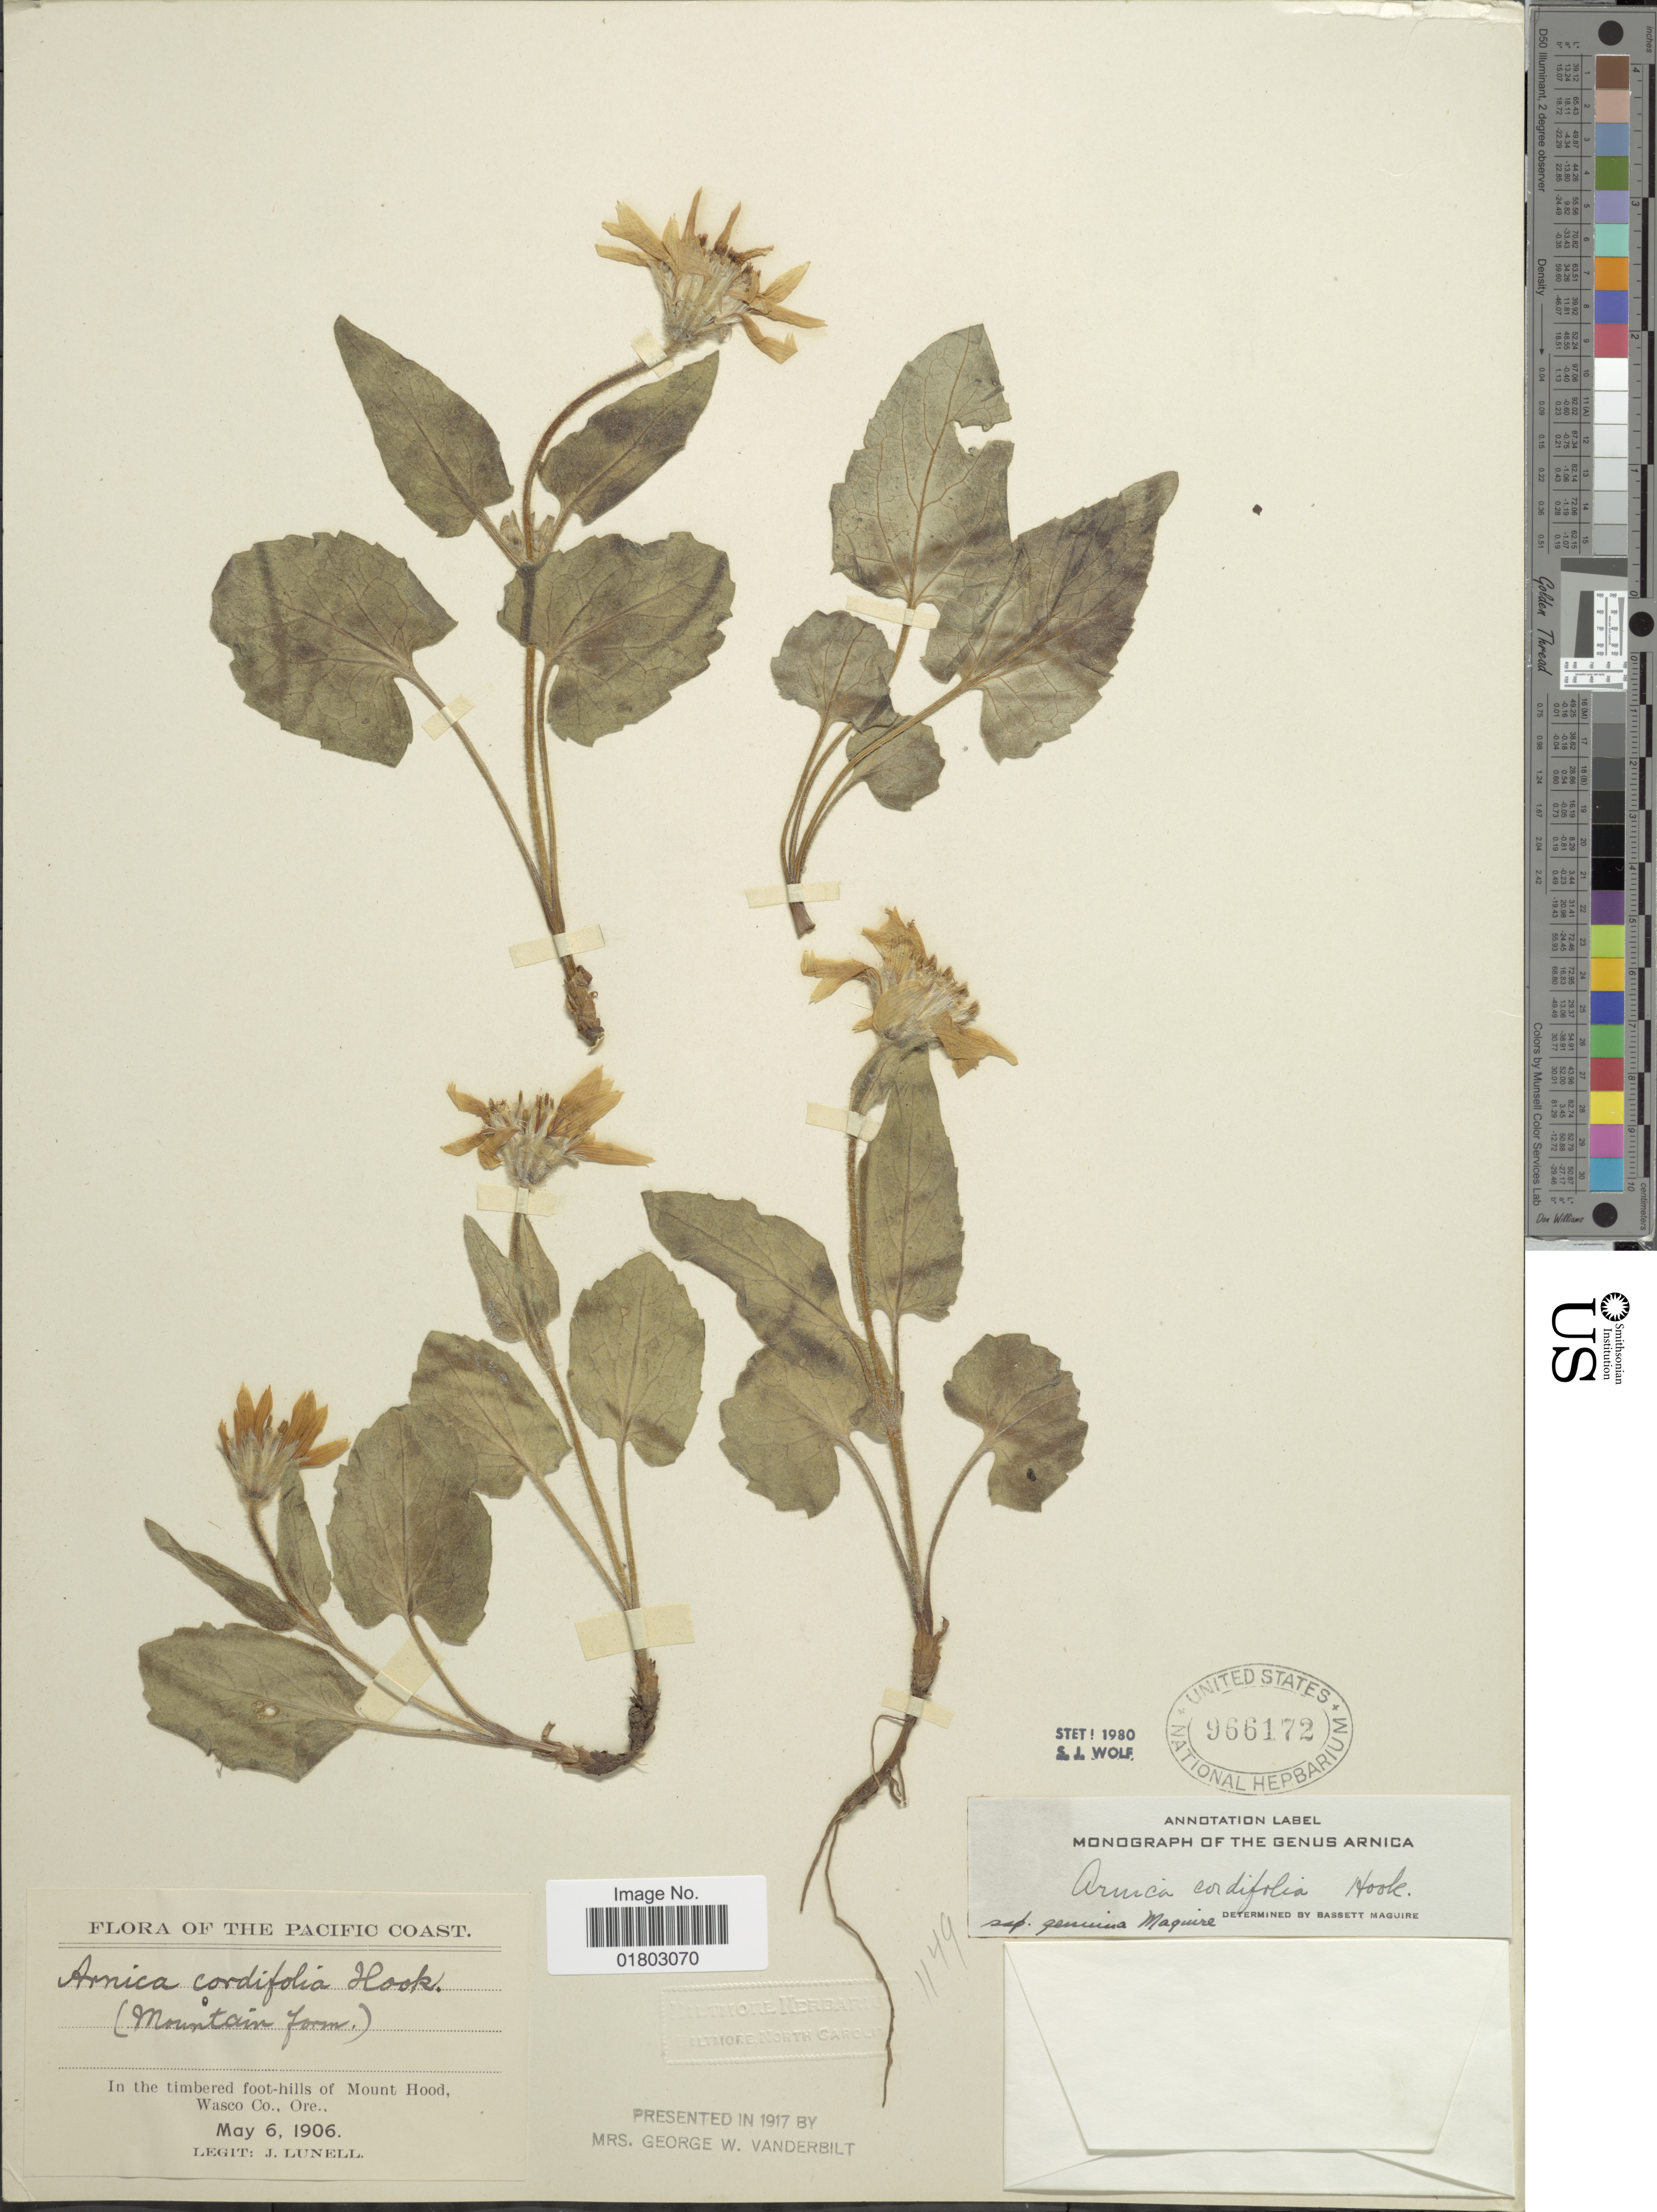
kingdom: Plantae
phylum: Tracheophyta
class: Magnoliopsida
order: Asterales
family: Asteraceae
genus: Arnica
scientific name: Arnica cordifolia subsp. genuina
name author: Maguire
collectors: J. Lunell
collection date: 1906-05-06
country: United States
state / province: Oregon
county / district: Wasco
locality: In the timbered foot-hills of Mount Hood, Wasco Co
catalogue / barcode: US 966172